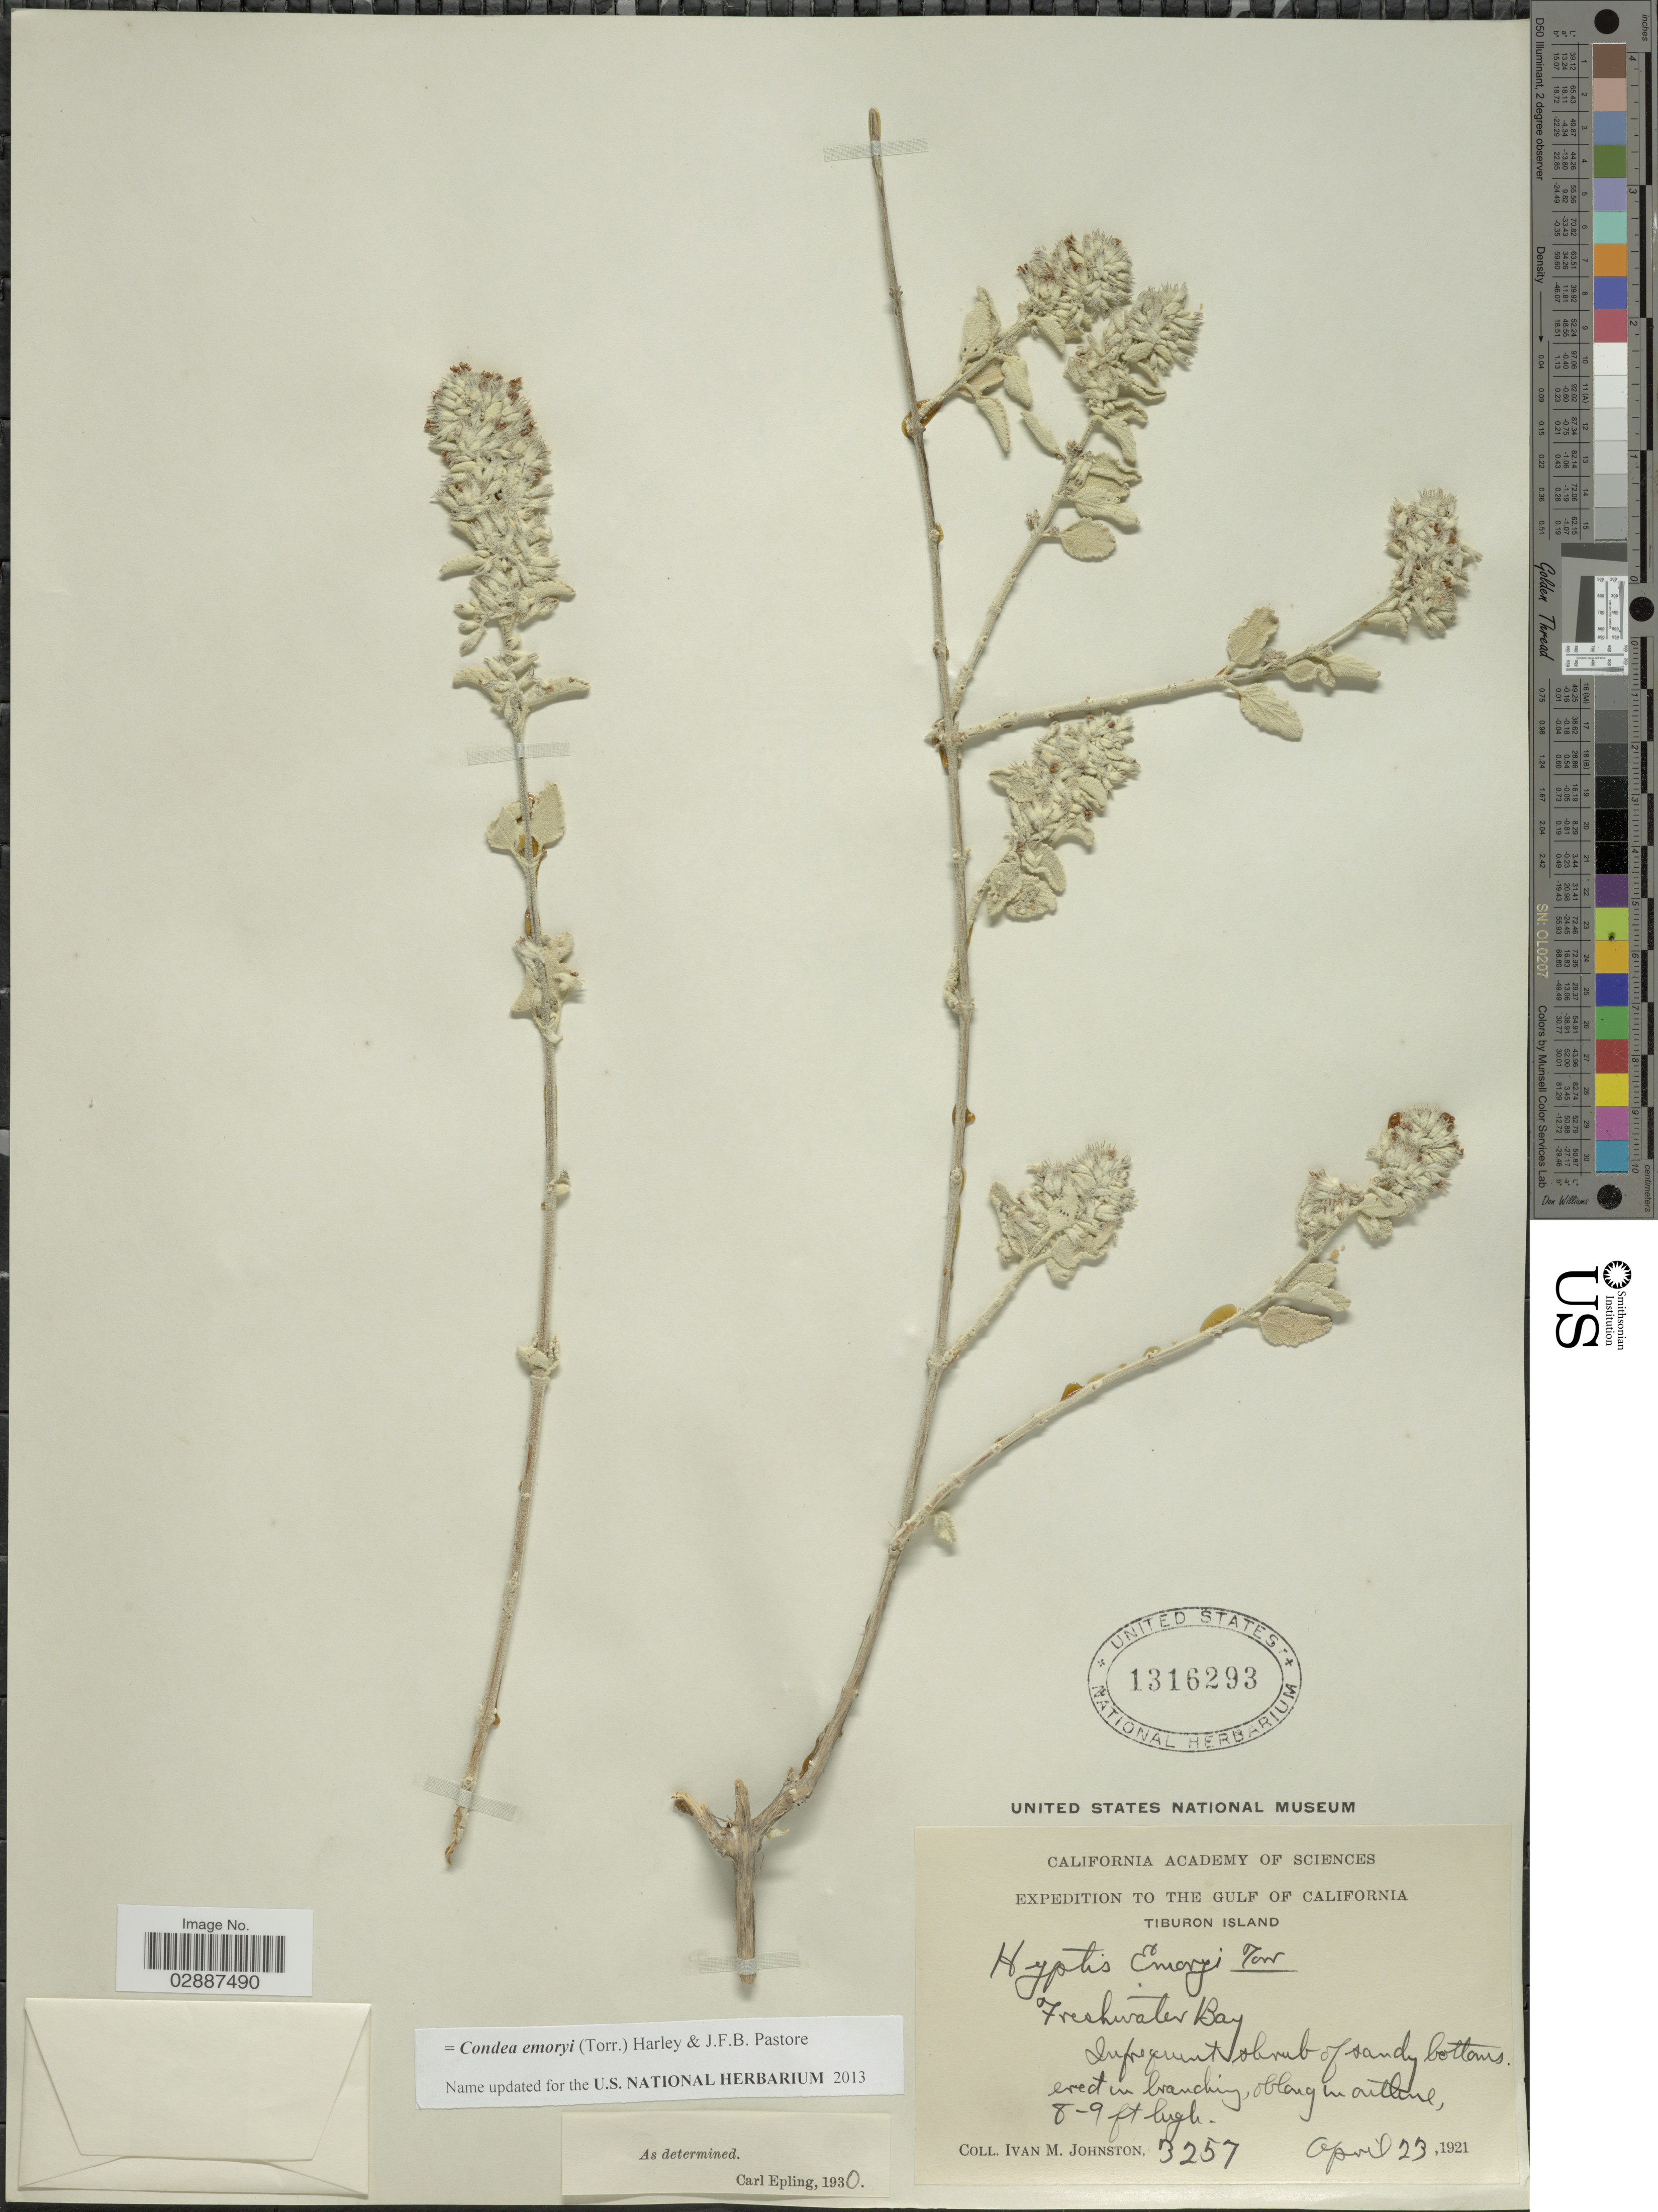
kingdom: Plantae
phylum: Tracheophyta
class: Magnoliopsida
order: Lamiales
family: Lamiaceae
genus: Condea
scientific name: Condea emoryi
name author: (Torr.) Harley & J.F.B. Pastore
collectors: I.M. Johnston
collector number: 3257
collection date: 1921-04-23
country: Mexico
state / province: Sonora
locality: The Gulf of California. Tiburan Island. Freshwater Bay.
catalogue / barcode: US 1316293